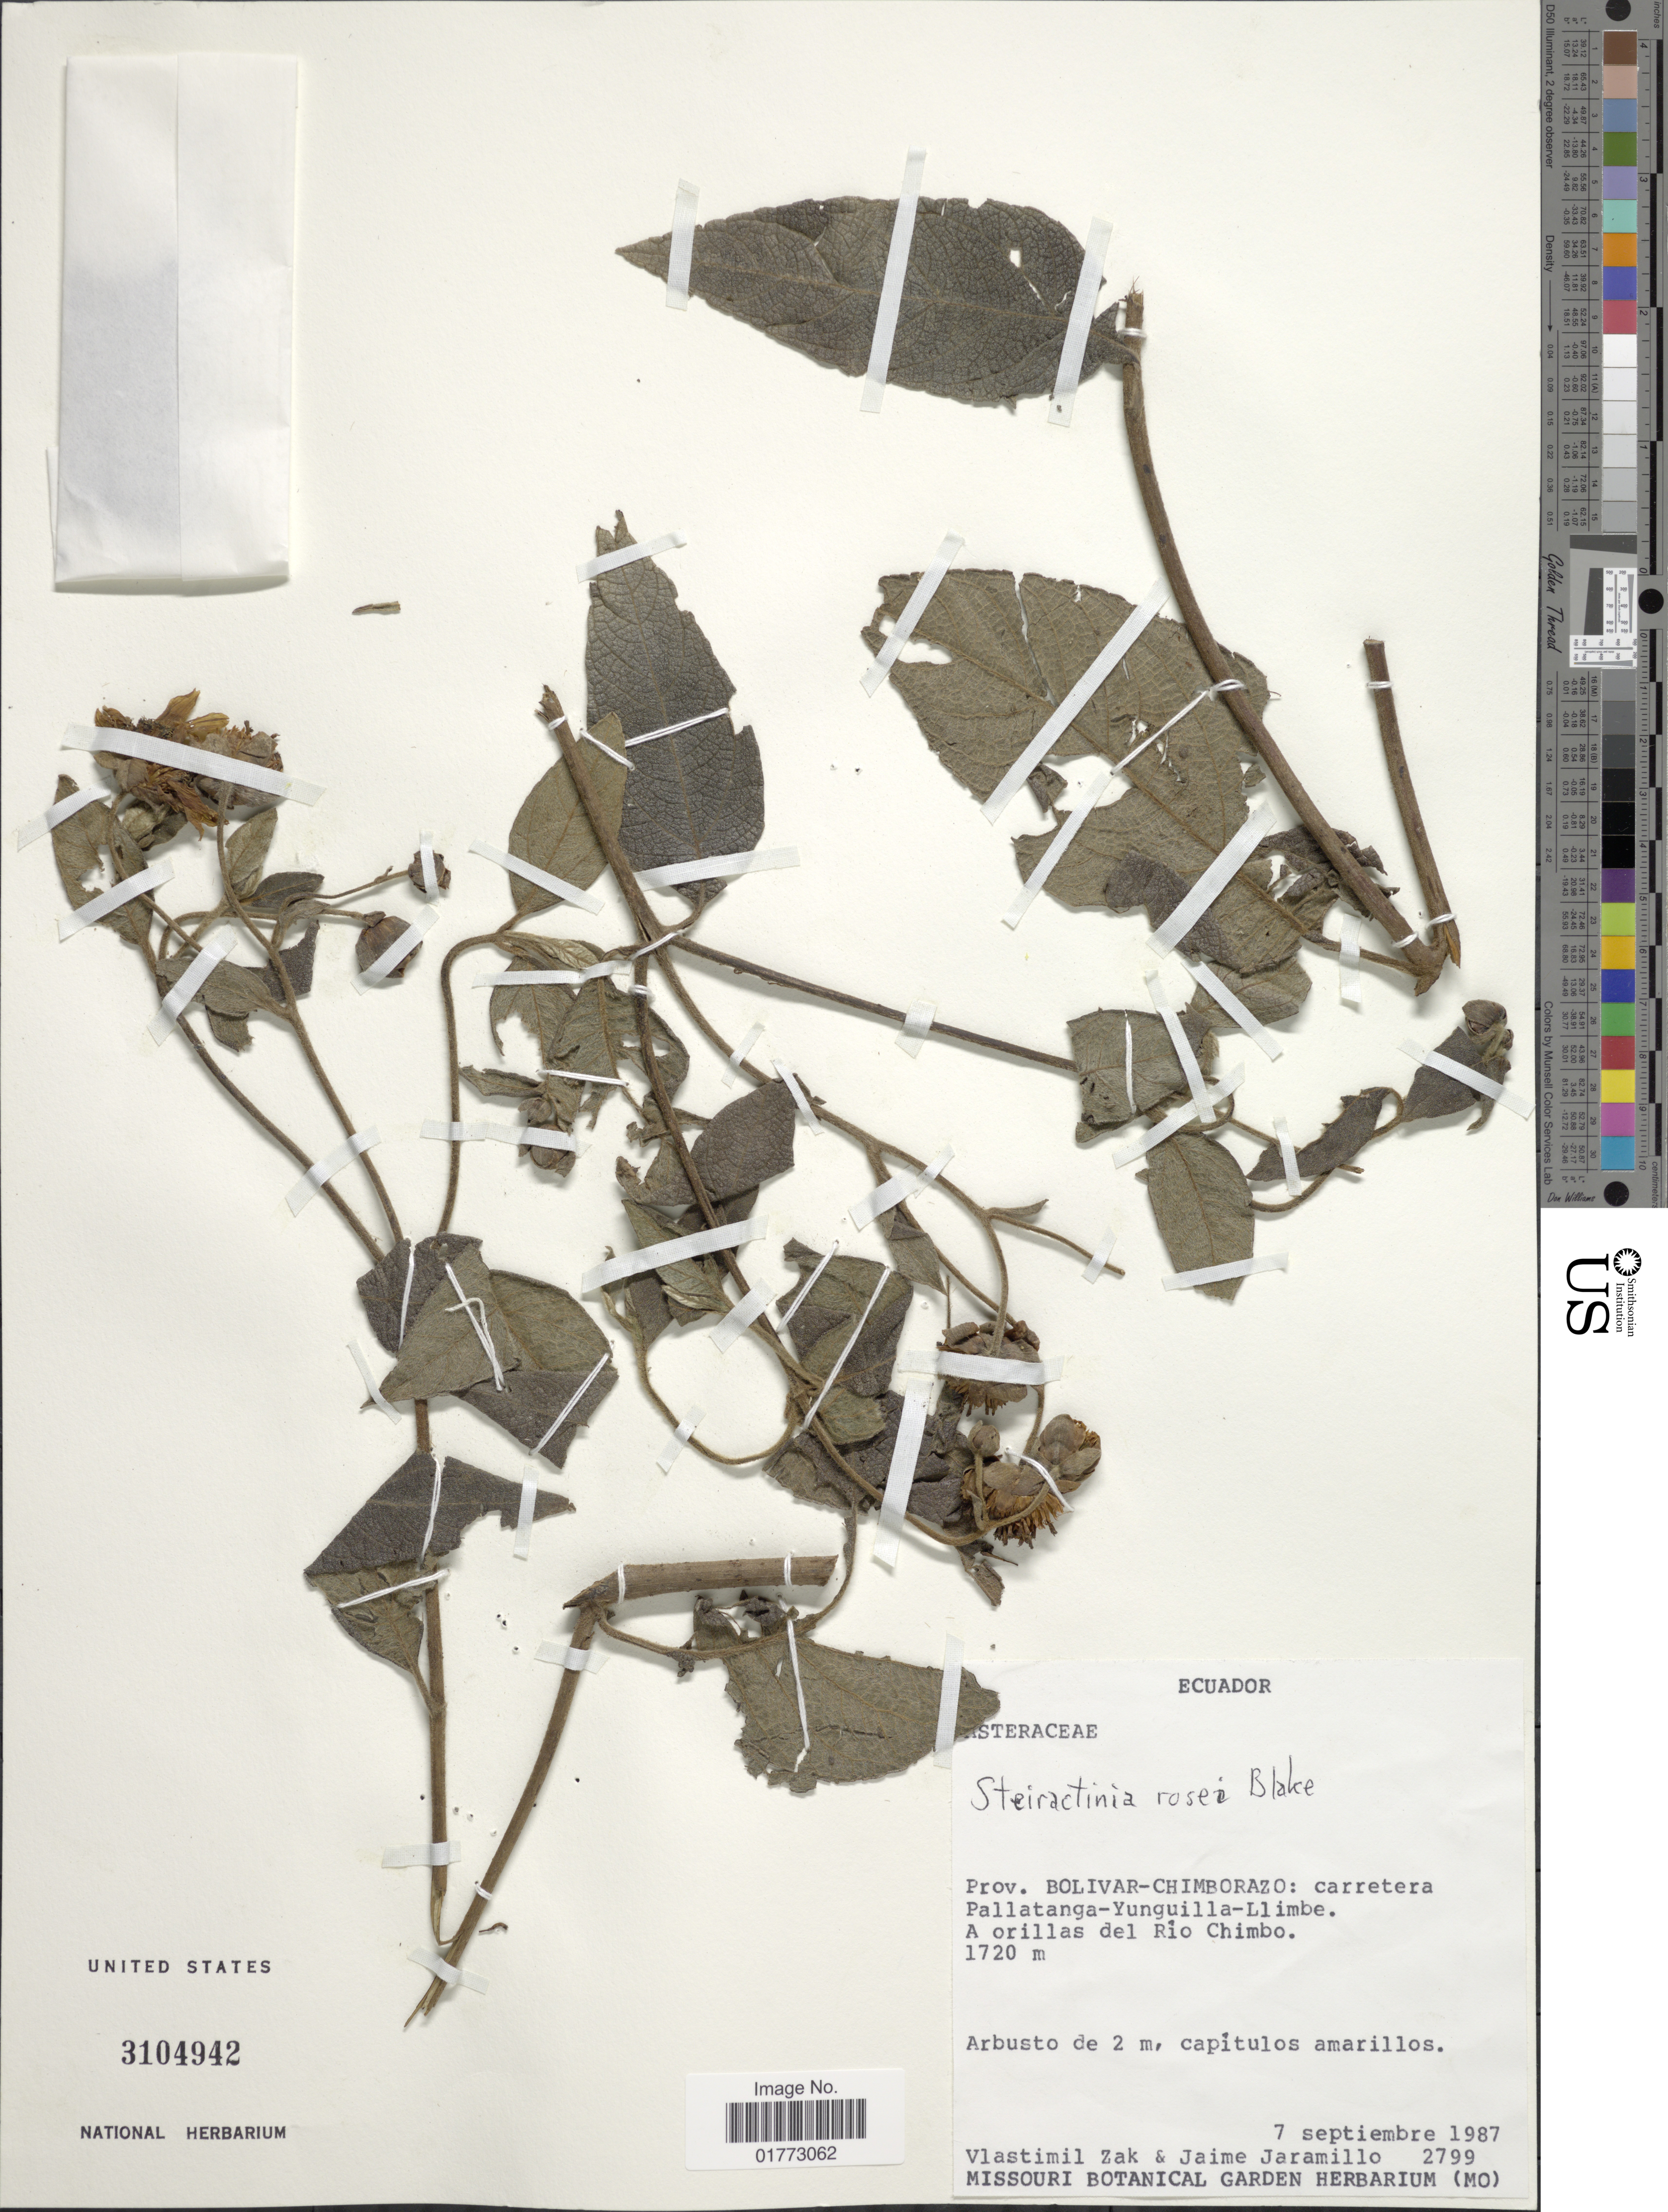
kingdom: Plantae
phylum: Tracheophyta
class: Magnoliopsida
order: Asterales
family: Asteraceae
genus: Steiractinia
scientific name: Steiractinia sodiroi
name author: (Hieron. ex Sodiro) S.F. Blake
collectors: V. Zak & J. Jaramillo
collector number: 2799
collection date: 1987-09-07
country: Ecuador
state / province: Chimborazo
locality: Carretera Pallatanga- Yunguilla- Llimbe, A orillas del Rio Chimbo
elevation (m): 1720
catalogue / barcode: US 3104942